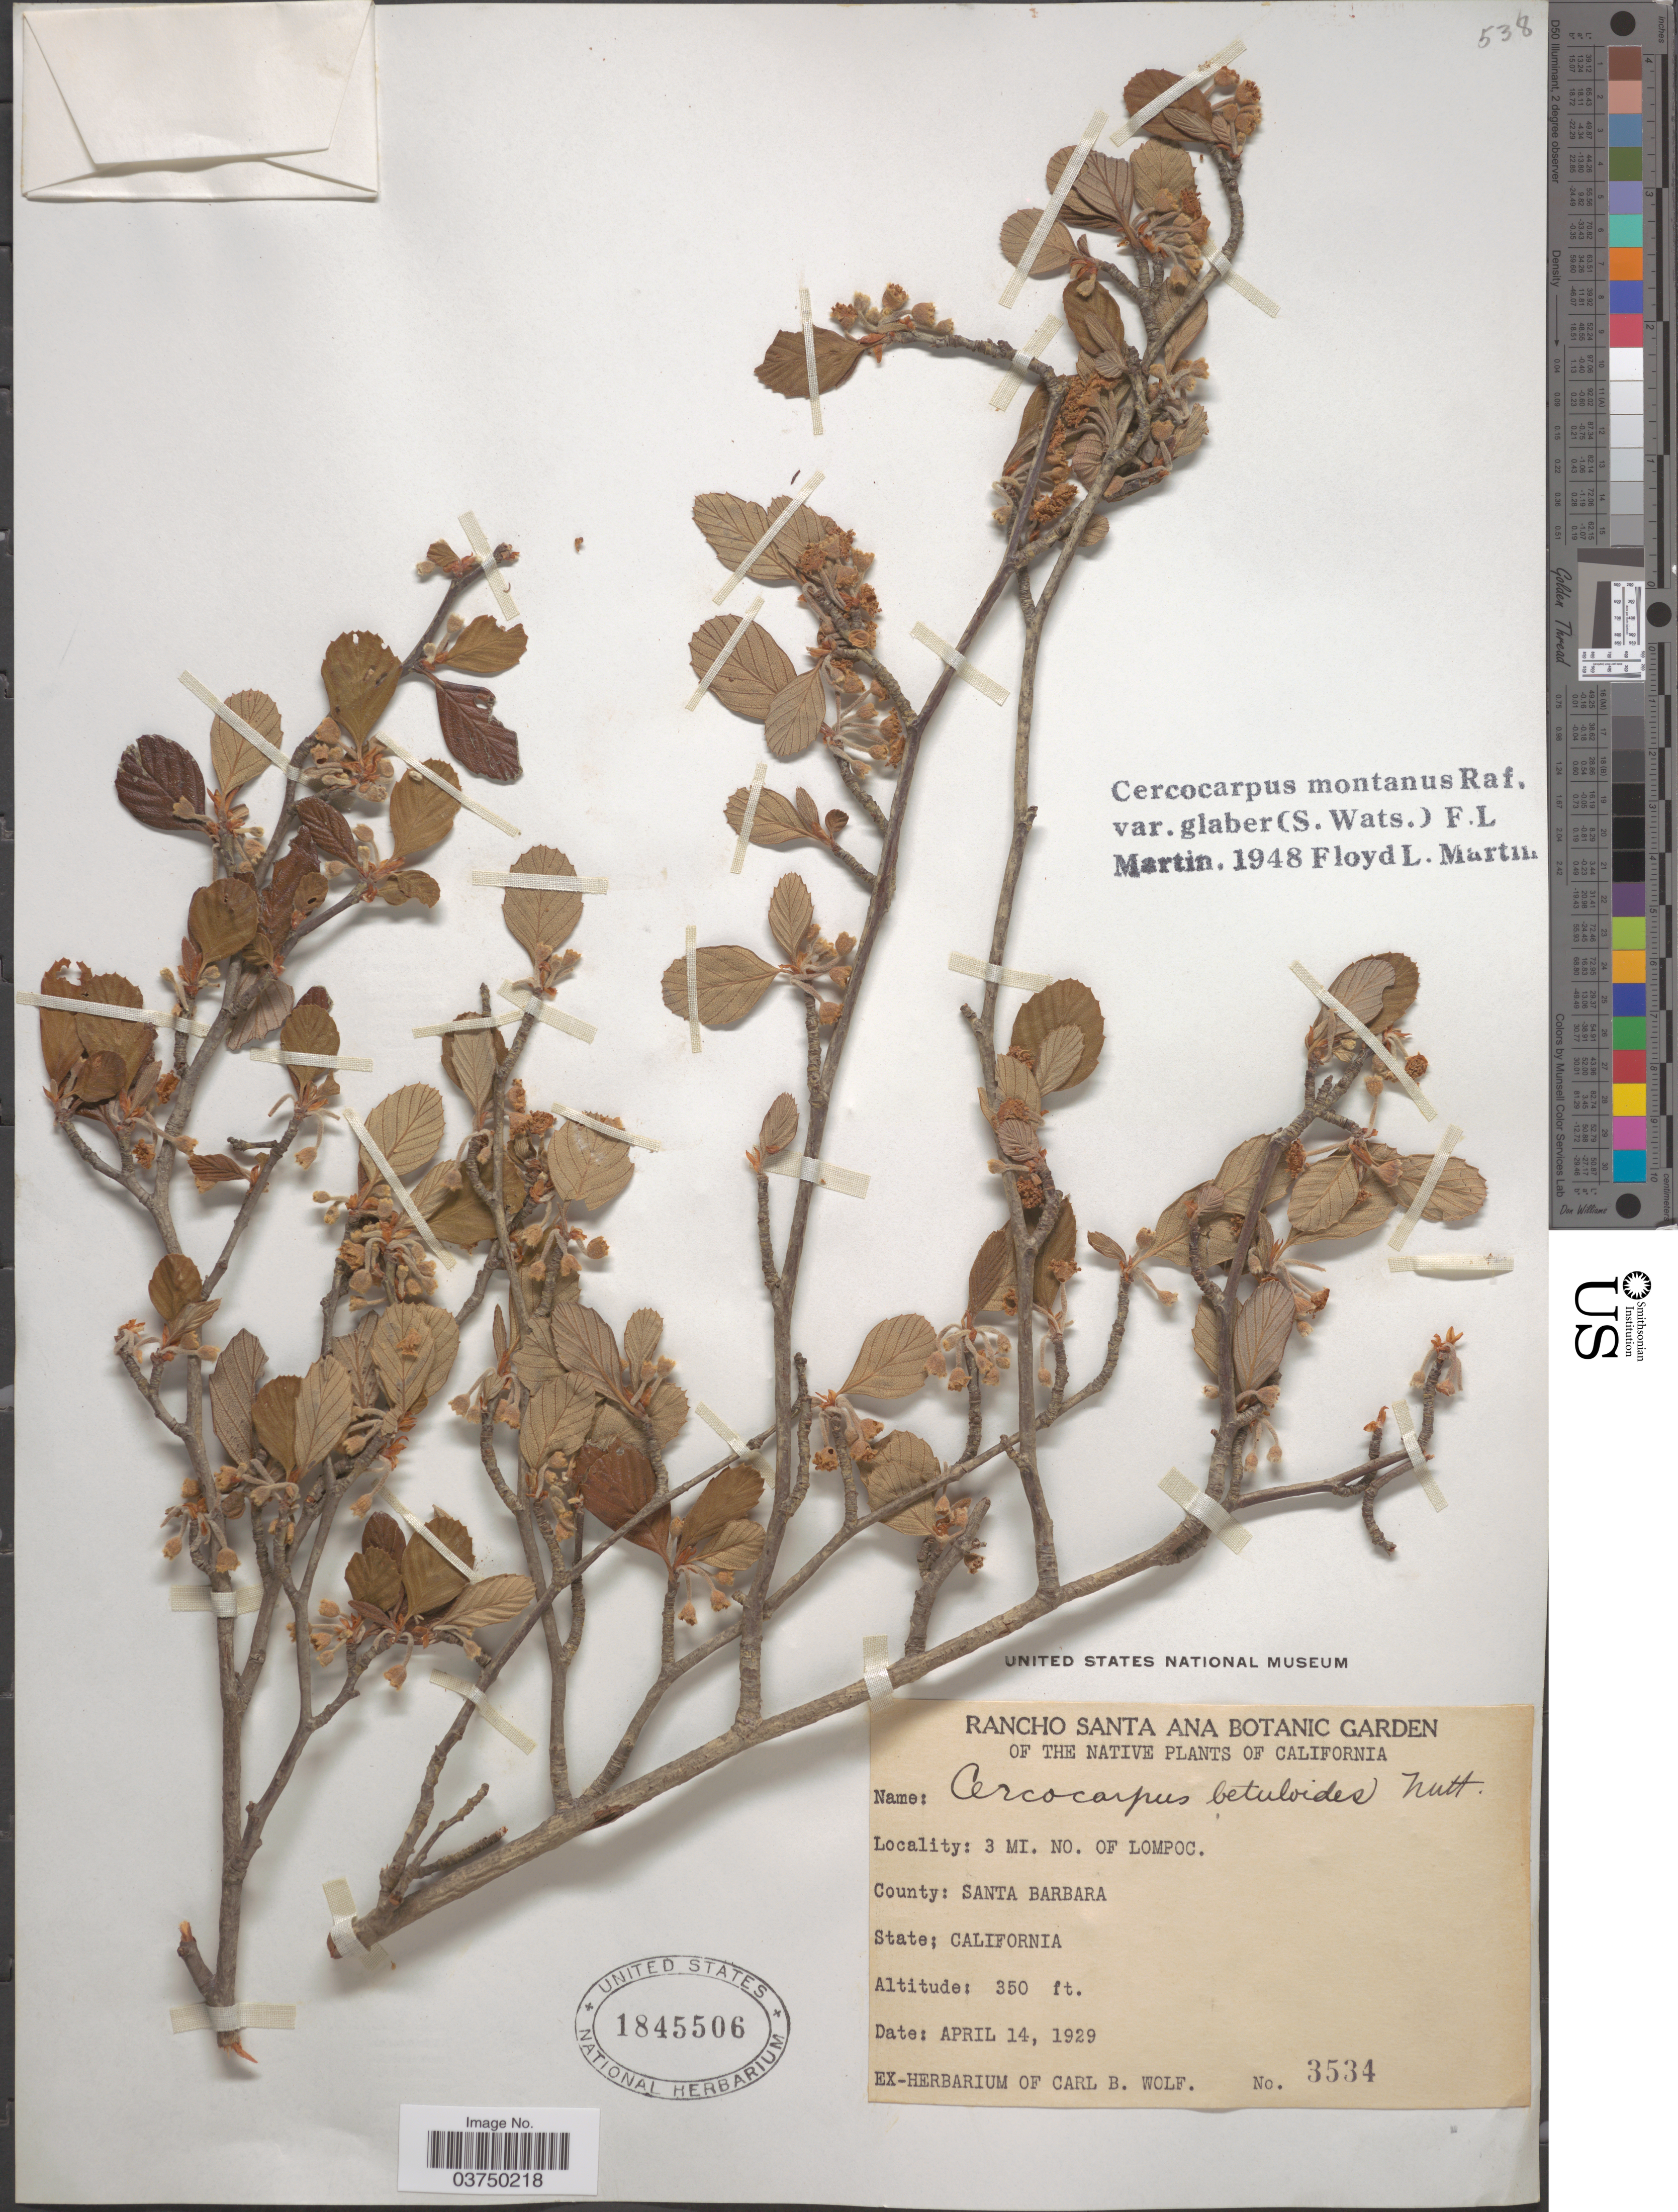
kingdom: Plantae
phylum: Tracheophyta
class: Magnoliopsida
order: Rosales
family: Rosaceae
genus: Cercocarpus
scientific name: Cercocarpus montanus var. glaber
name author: (S. Watson) F.L. Martin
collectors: ex herb. Carl B. Wolf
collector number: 3534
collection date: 1929-04-14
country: United States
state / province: California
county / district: Santa Barbara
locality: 3 mi. NO. of Lompoc. County: Santa Barbara.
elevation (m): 107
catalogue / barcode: US 1845506